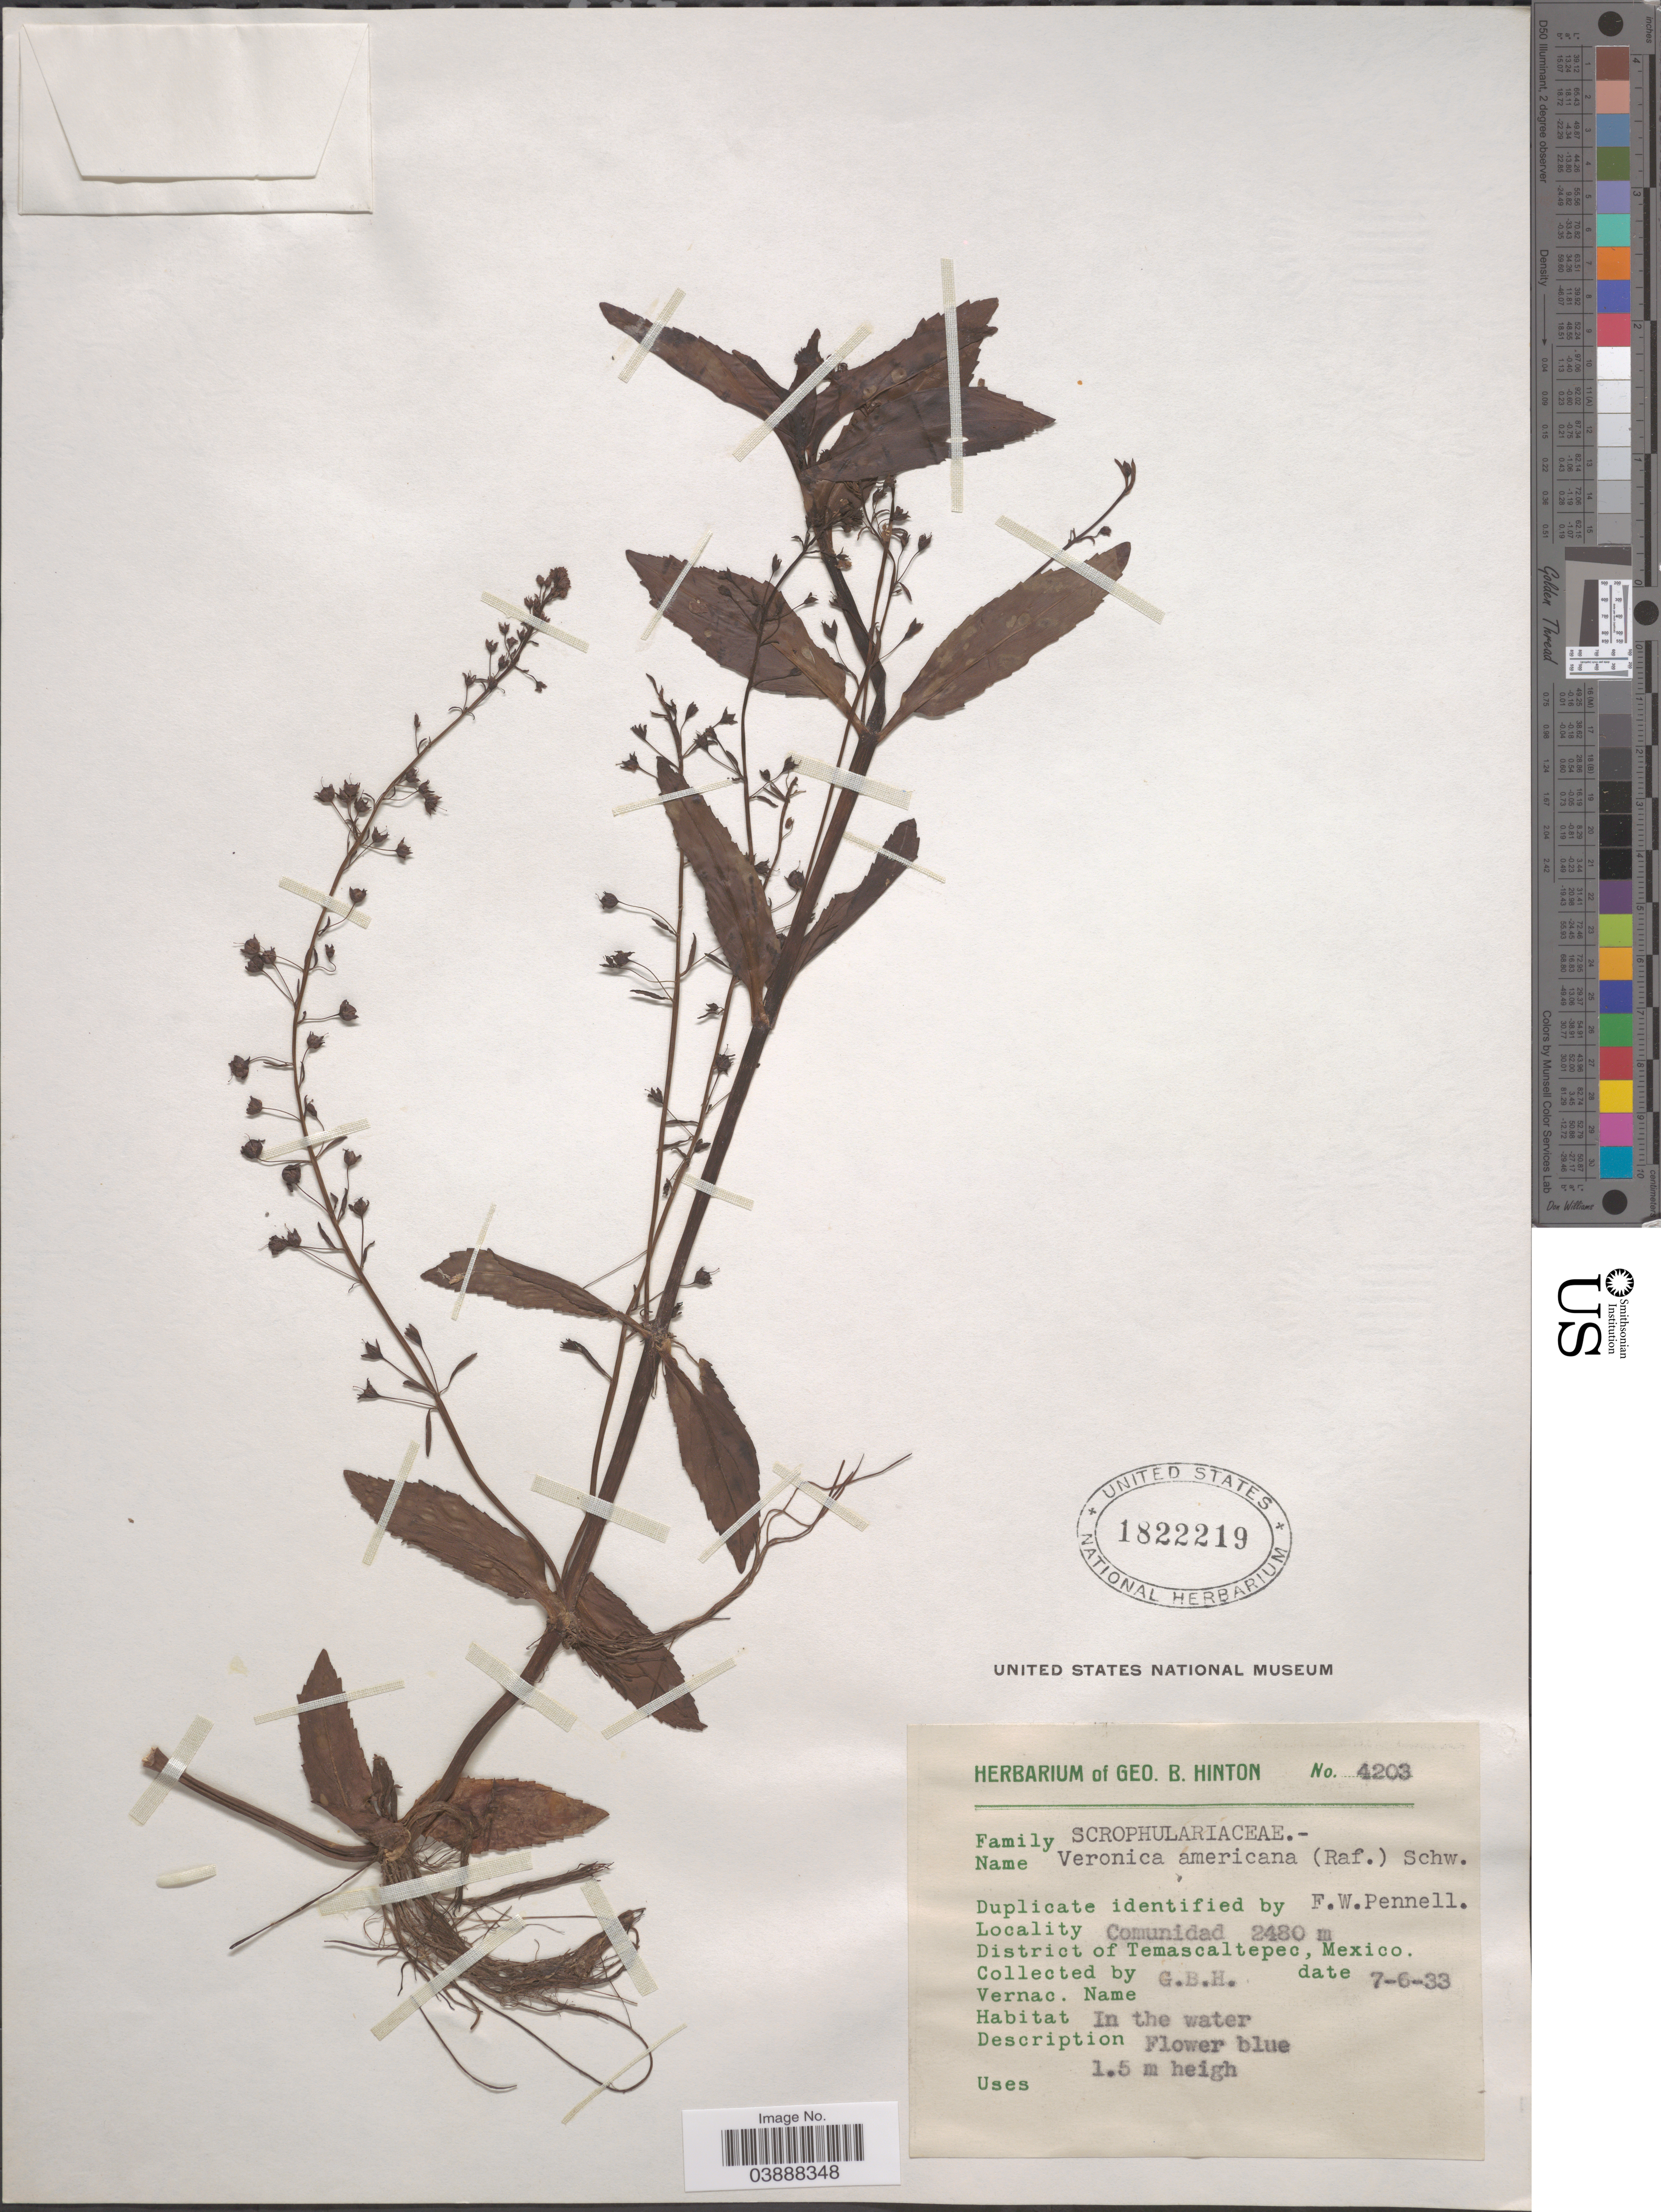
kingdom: Plantae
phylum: Tracheophyta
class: Magnoliopsida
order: Lamiales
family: Plantaginaceae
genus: Veronica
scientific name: Veronica americana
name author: Schwein. ex Benth.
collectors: G. B. Hinton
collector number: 4203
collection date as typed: Transcribed d/m/y: 7/6/33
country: Mexico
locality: Comunidad. District of Temascaltepec.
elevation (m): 2480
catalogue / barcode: US 1822219